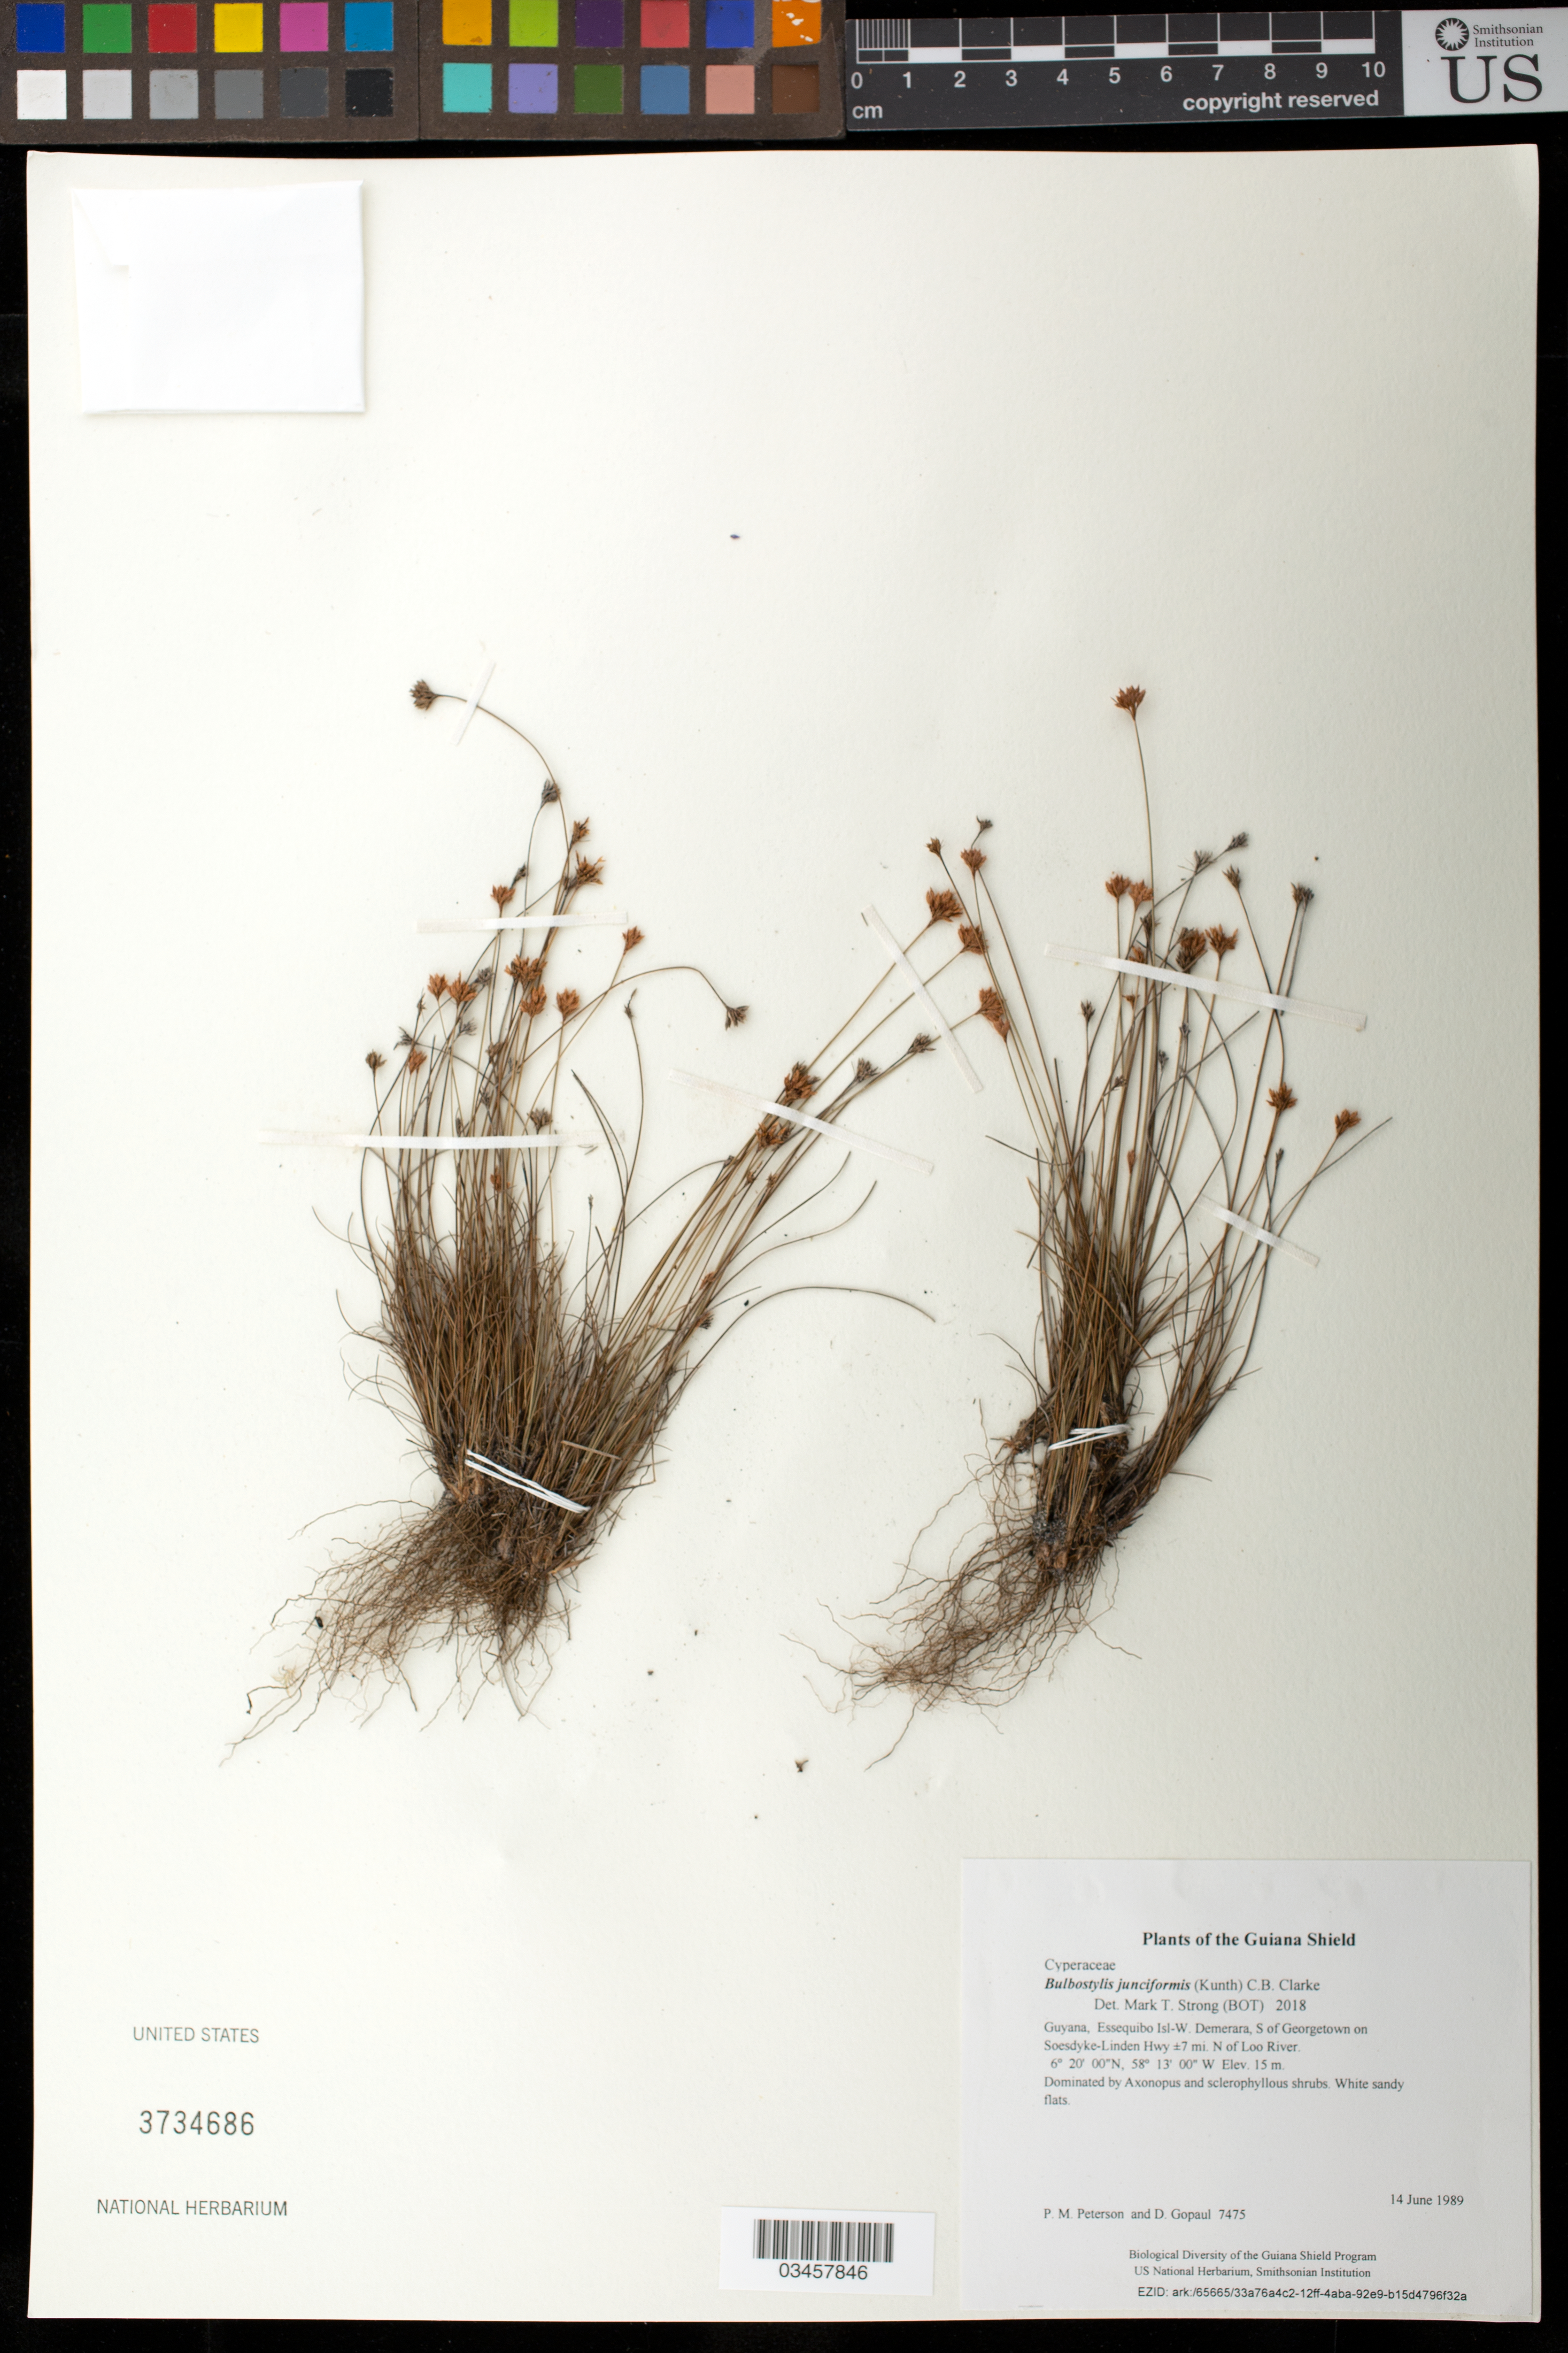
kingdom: Plantae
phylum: Tracheophyta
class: Liliopsida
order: Poales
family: Cyperaceae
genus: Bulbostylis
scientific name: Bulbostylis junciformis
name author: (Kunth) C.B. Clarke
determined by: Strong, Mark T., (BOT), Smithsonian Institution - National Museum of Natural History (UNITED STATES)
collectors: P. M. Peterson & D. Gopaul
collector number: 7475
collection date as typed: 14 June 1989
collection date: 1989-06-14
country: Guyana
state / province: Essequibo Isl-W. Demerara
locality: S of Georgetown on Soesdyke-Linden Hwy ±7 mi. N of Loo River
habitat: Dominated by Axonopus and sclerophyllous shrubs. White sandy flats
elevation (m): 15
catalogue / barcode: US 3734686